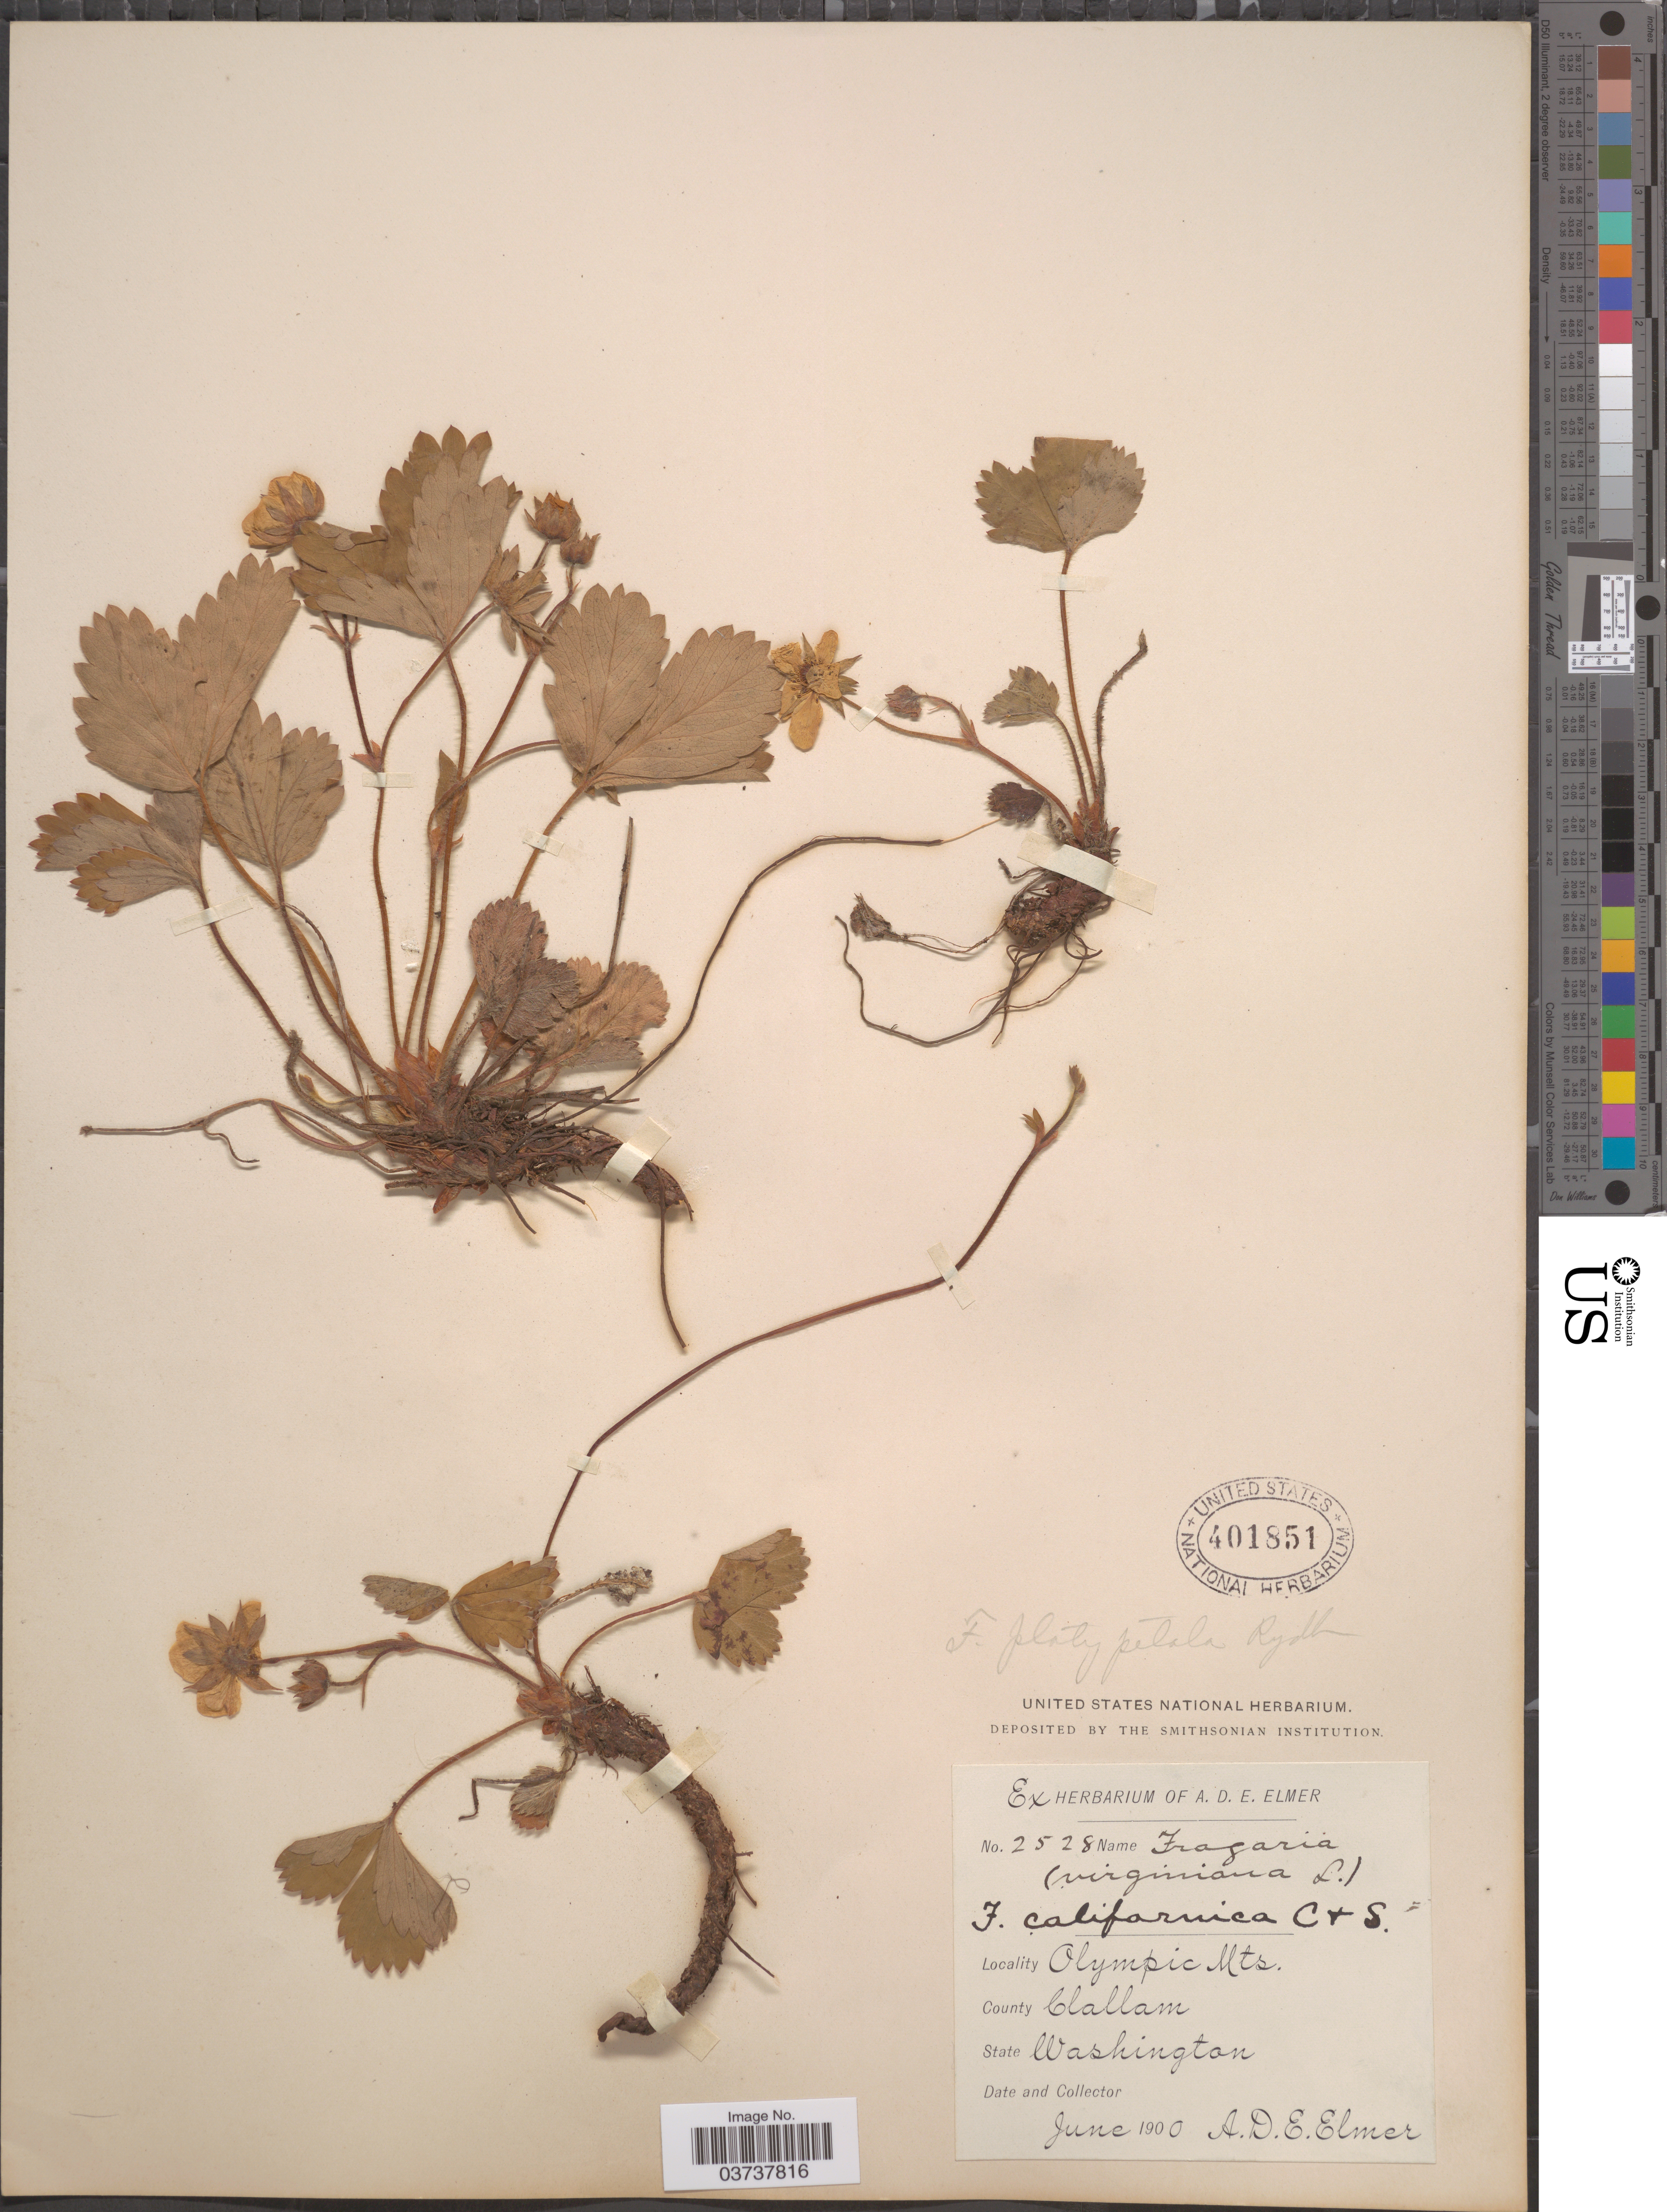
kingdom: Plantae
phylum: Tracheophyta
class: Magnoliopsida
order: Rosales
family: Rosaceae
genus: Fragaria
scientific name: Fragaria virginiana subsp. platypetala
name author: (Rydb.) Staudt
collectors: A. D. E. Elmer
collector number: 2528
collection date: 1900-06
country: United States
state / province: Washington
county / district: Clallam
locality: Olympic Mts. County Clallam.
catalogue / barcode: US 401851